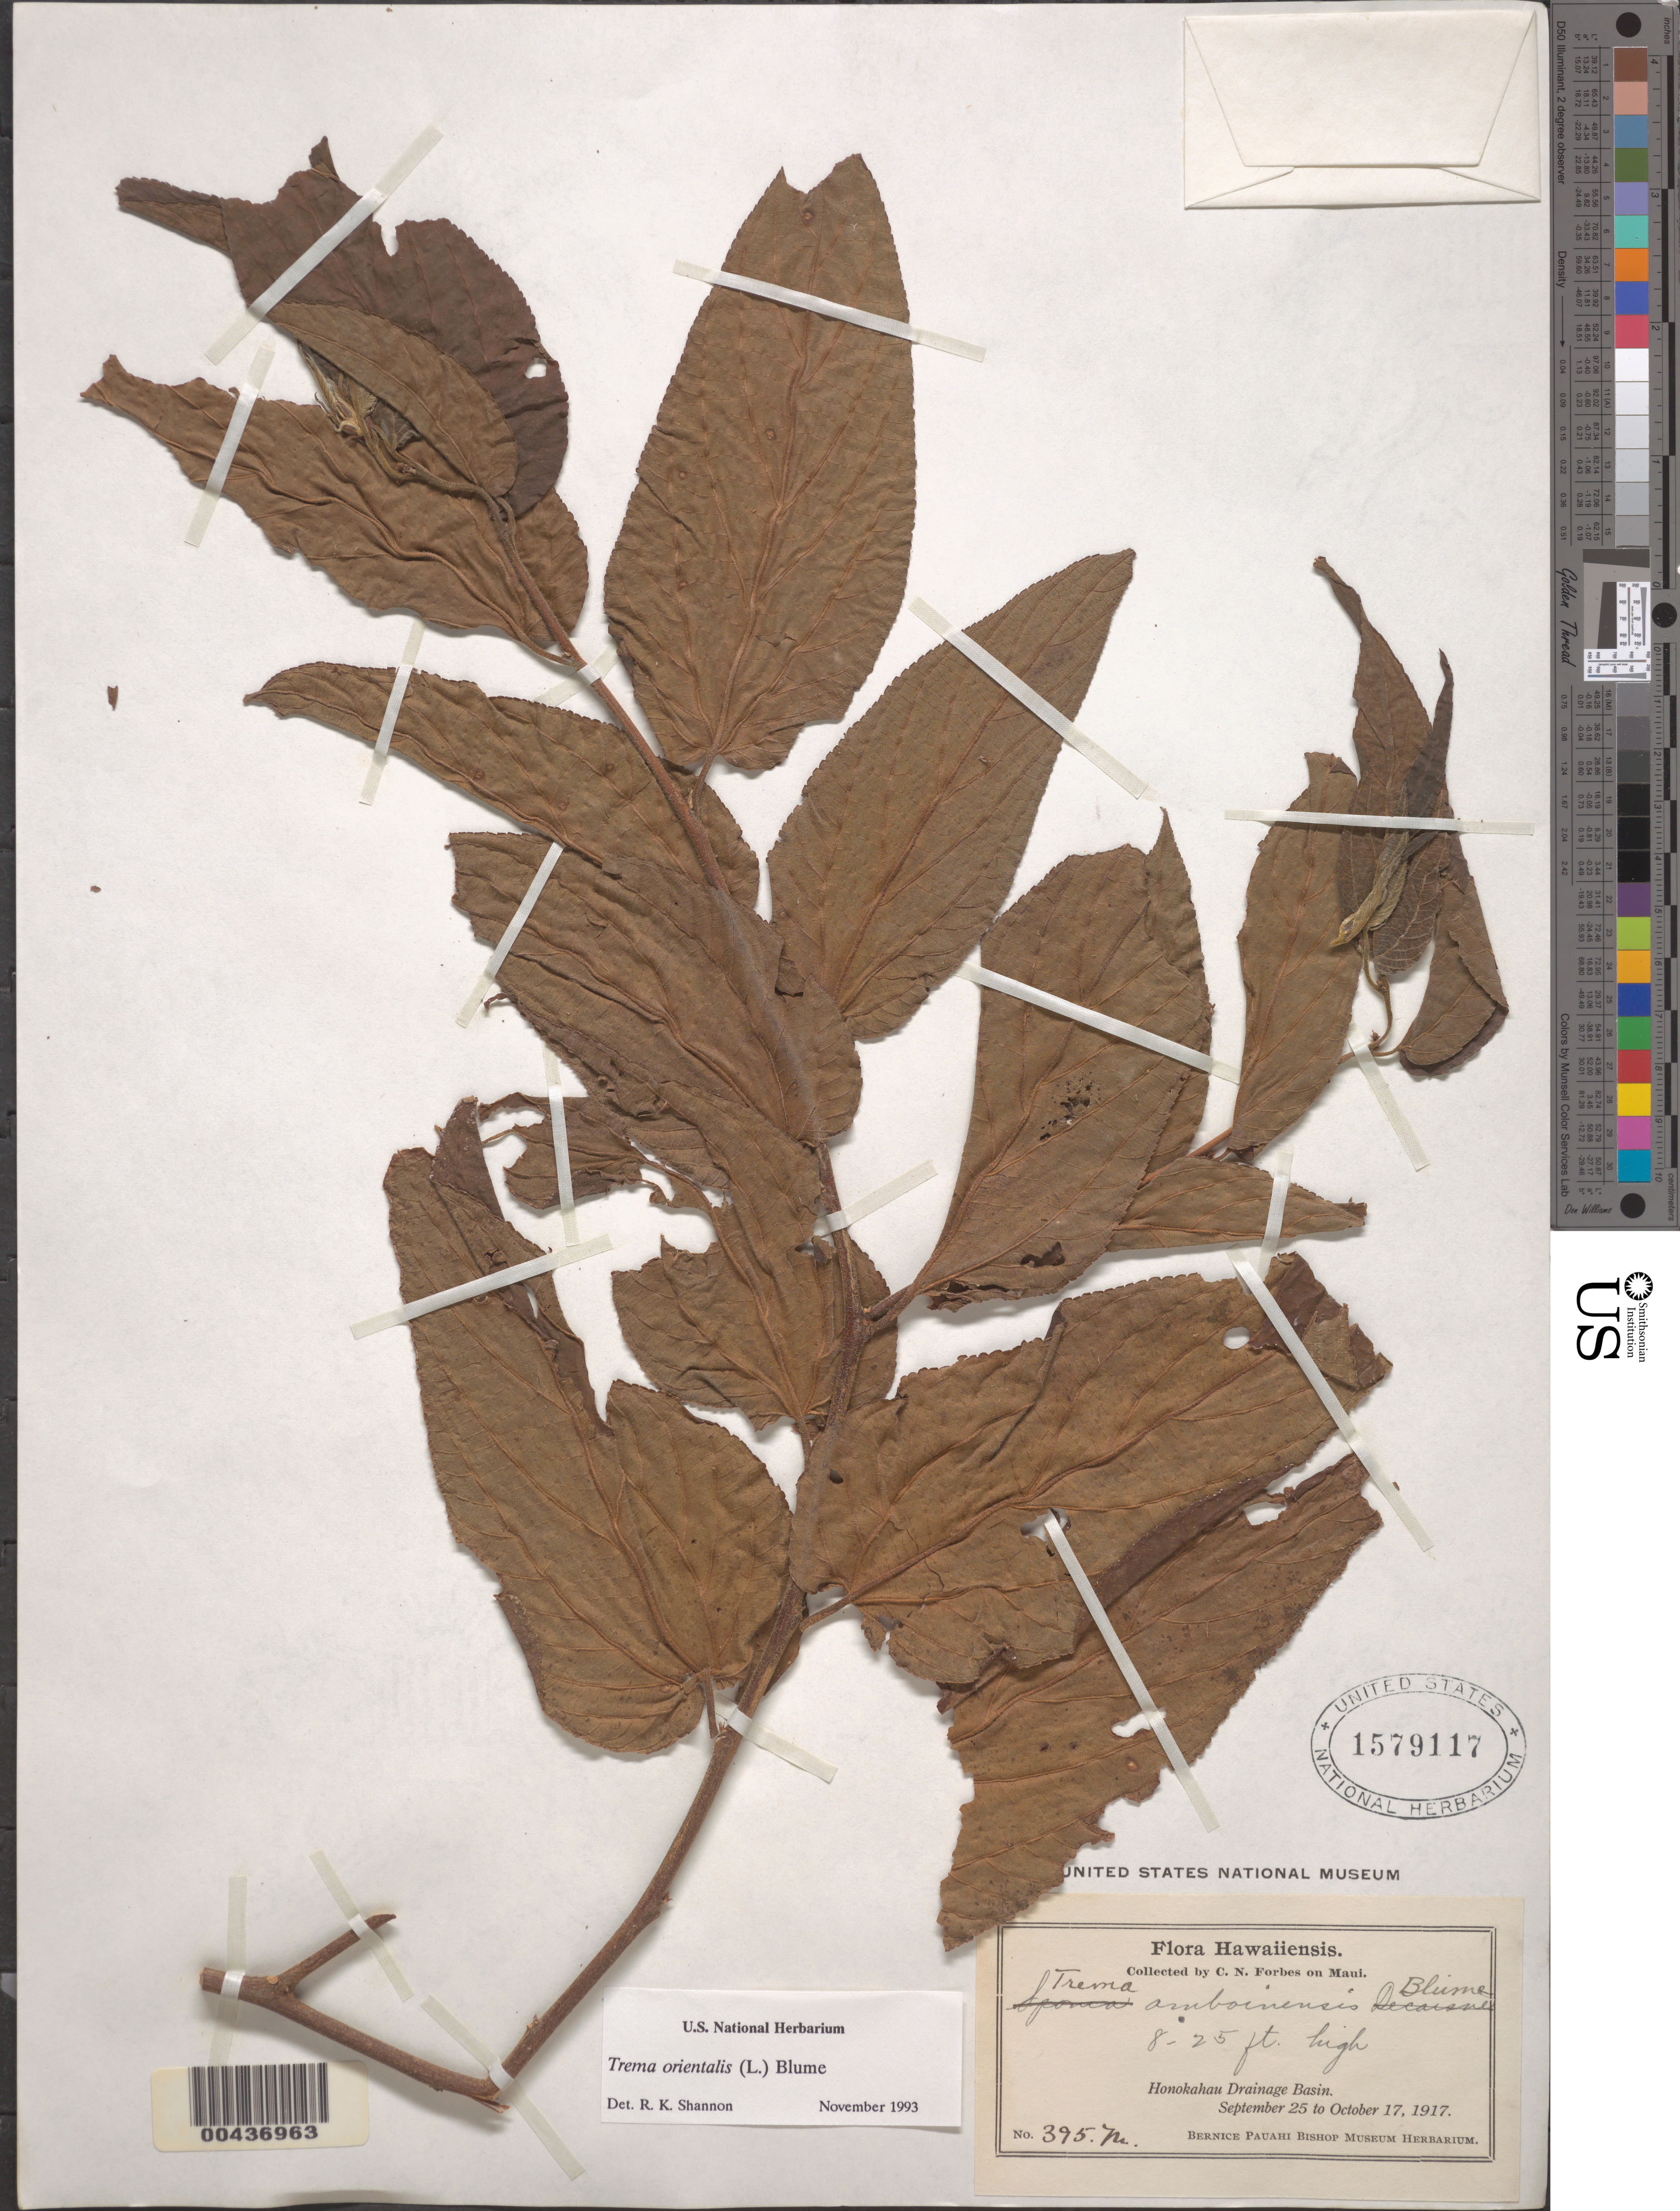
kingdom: Plantae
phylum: Tracheophyta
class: Magnoliopsida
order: Rosales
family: Cannabaceae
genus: Trema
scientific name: Trema orientale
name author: (L.) Blume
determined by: Shannon, R. K., (UNITED STATES)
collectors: C. N. Forbes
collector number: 395.M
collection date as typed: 25 Sep 1917 to 17 Oct 1917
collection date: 1917-09-25/1917-10-17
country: United States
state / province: Hawaii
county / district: Maui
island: Maui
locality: Honokahau Drainage Basin, Maui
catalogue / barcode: US 1579117